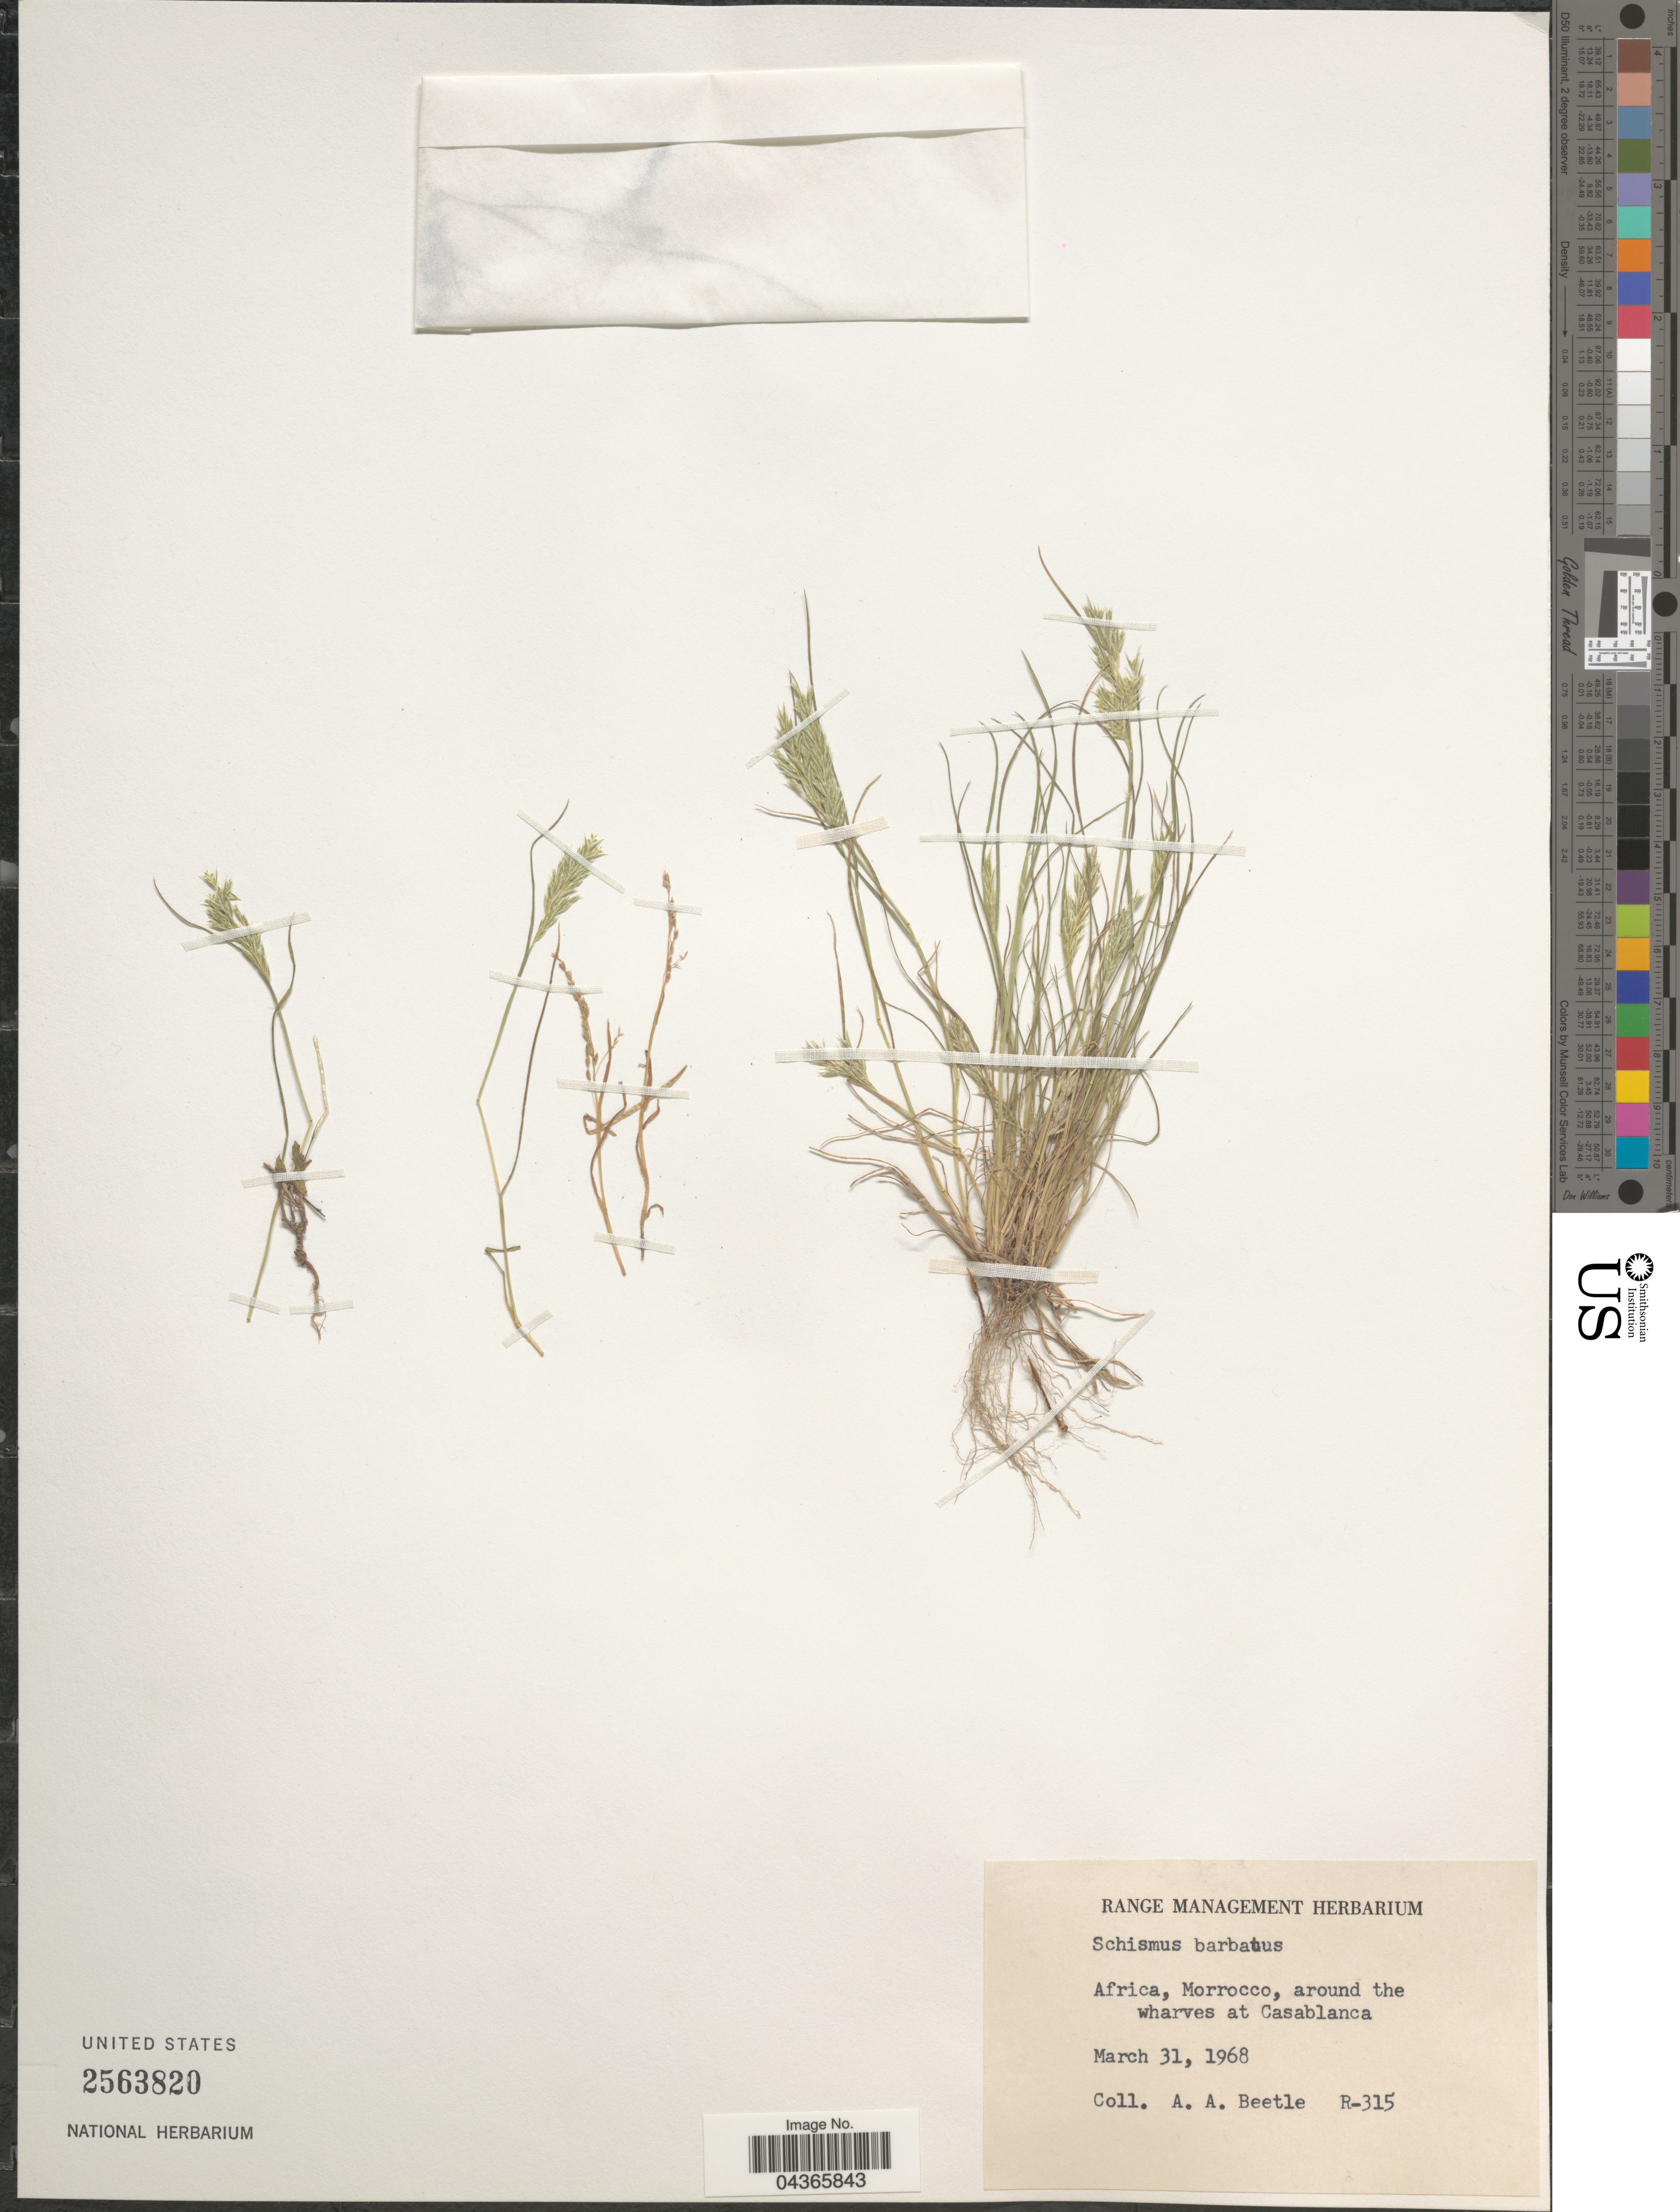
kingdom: Plantae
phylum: Tracheophyta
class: Liliopsida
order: Poales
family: Poaceae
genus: Schismus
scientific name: Schismus barbatus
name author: (L.) Thell.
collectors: A. A. Beetle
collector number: R-315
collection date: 1968-03-31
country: Morocco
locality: Around the wharves at Casablanca.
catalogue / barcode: US 2563820